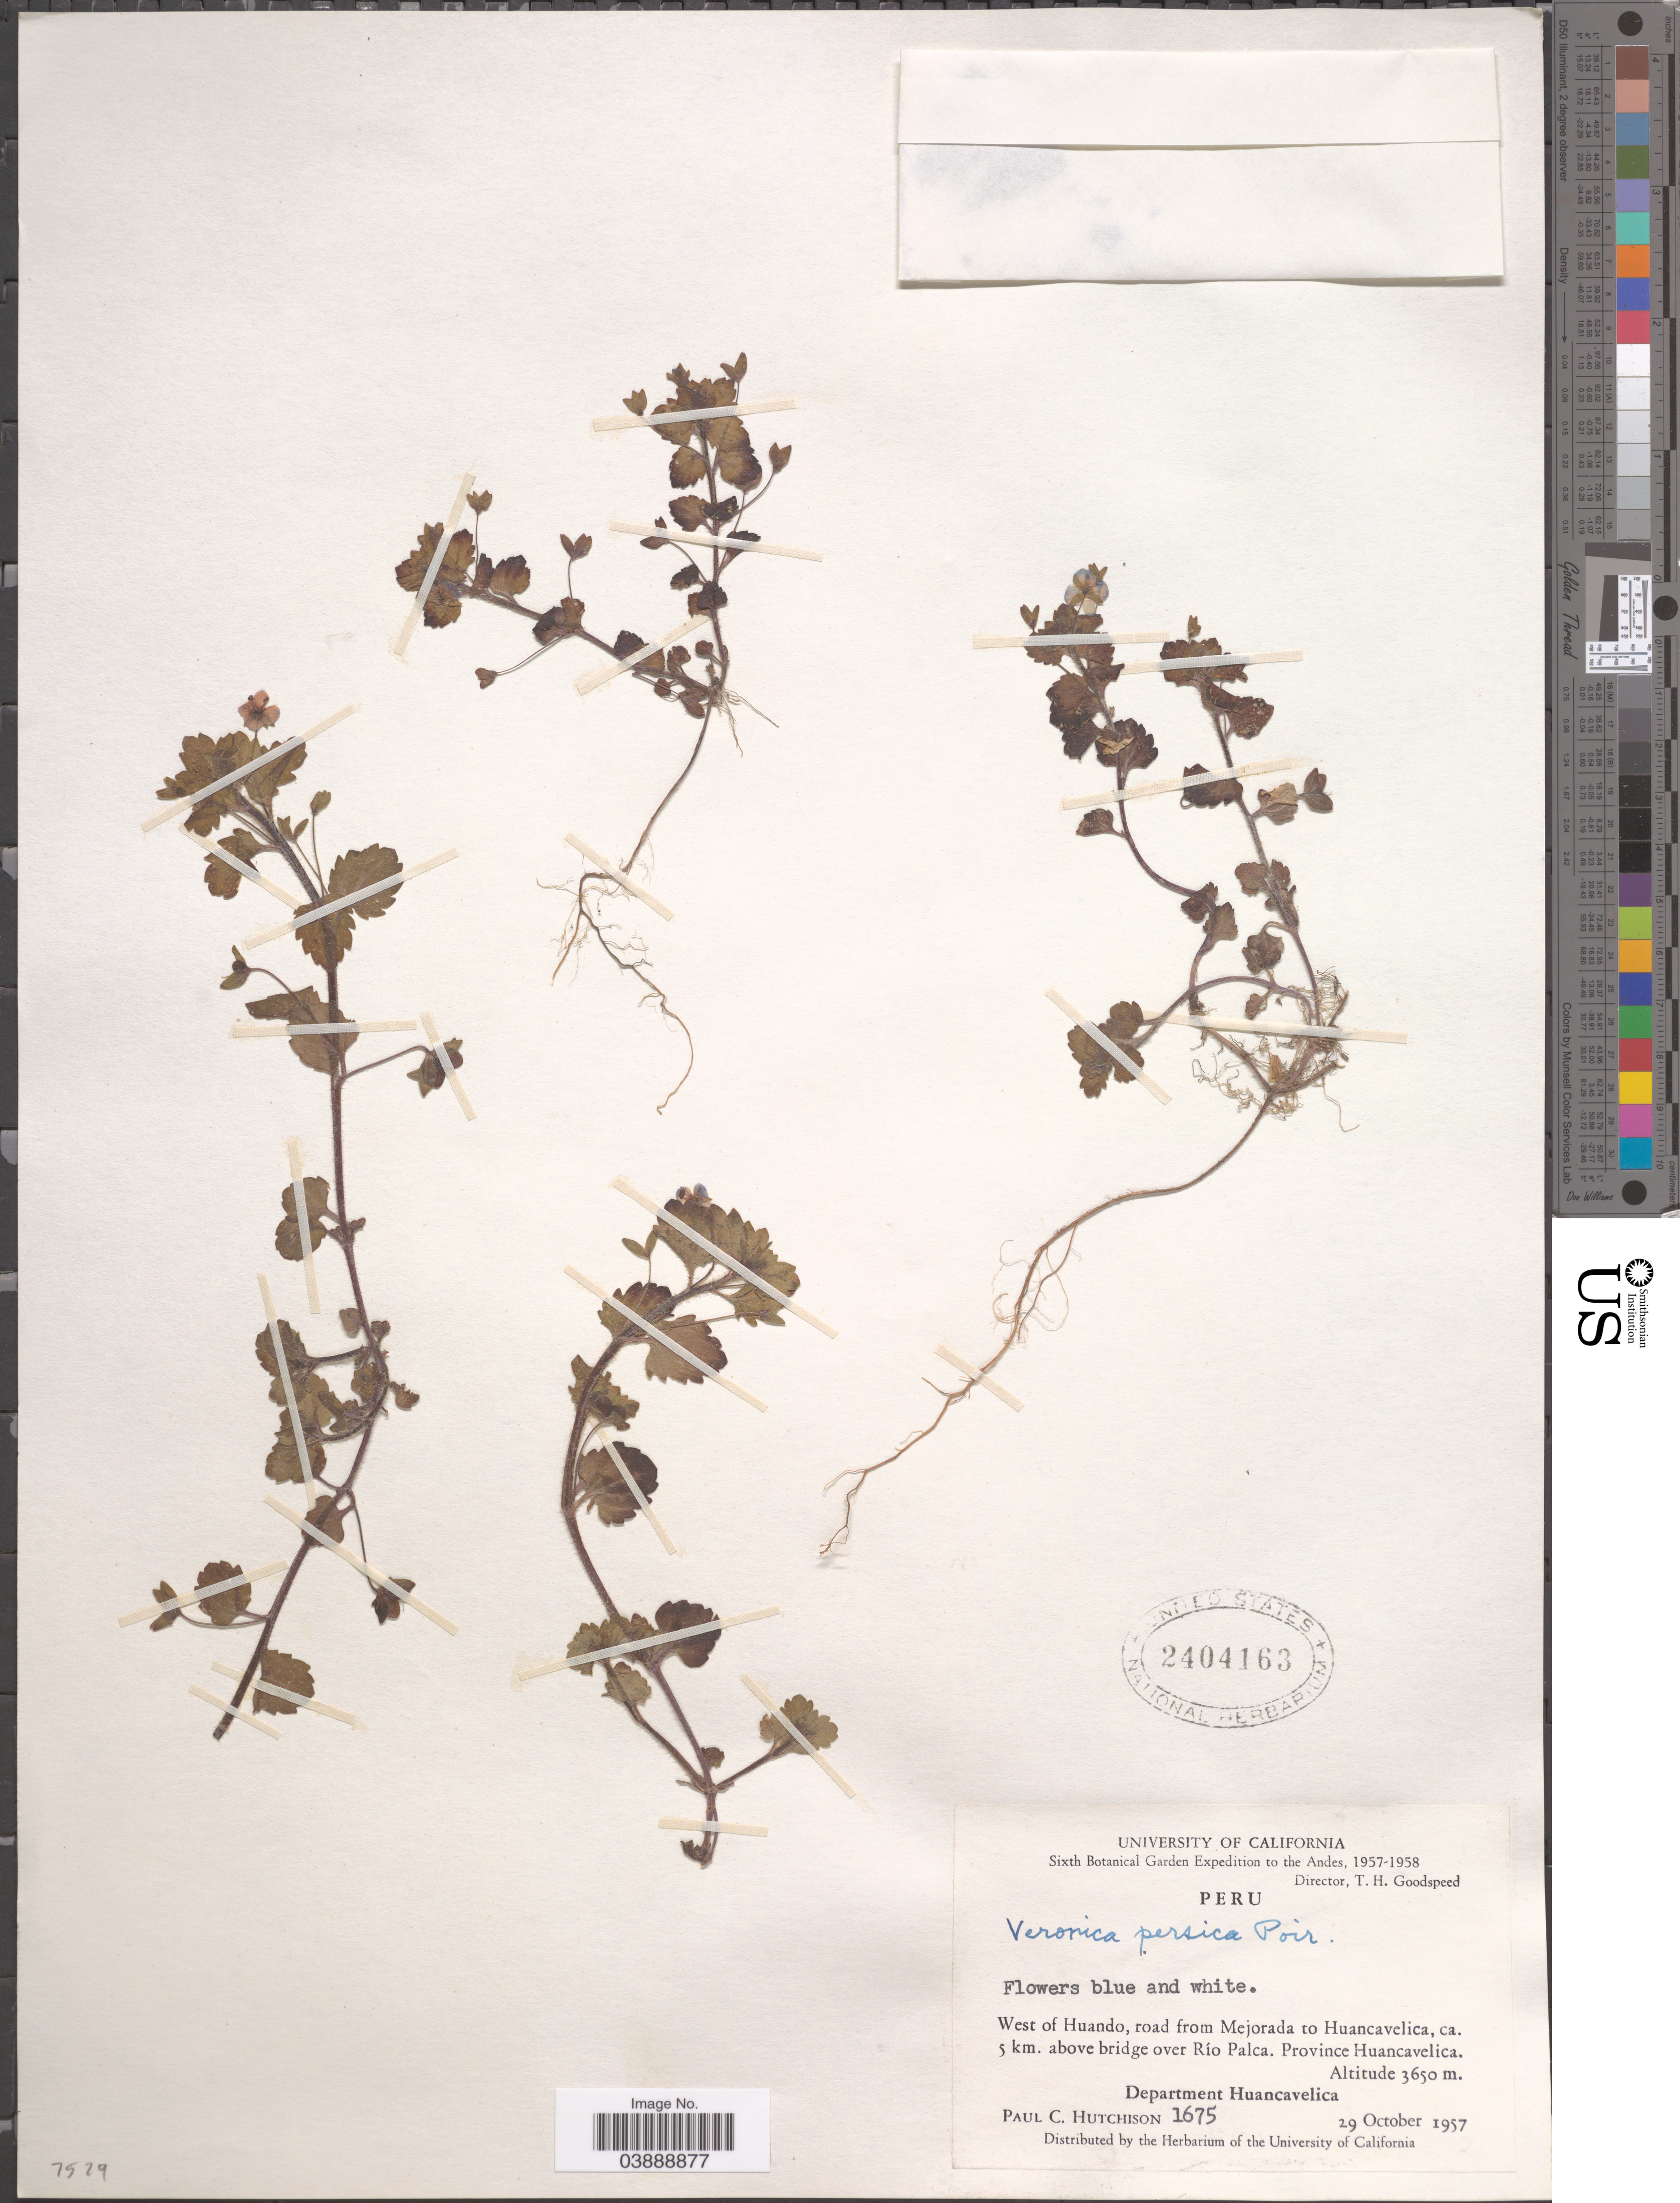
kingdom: Plantae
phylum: Tracheophyta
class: Magnoliopsida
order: Lamiales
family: Plantaginaceae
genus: Veronica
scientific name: Veronica persica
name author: Poir.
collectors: P. C. Hutchison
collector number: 1675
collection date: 1957-10-29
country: Peru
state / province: Huancavelica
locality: The Andes. West of Huando, road from Mejorada to Huancavelica, ca. 5 km. above bridge over Río Palca. Province Huancavelica. Department Huancavelica.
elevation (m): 3650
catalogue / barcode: US 2404163